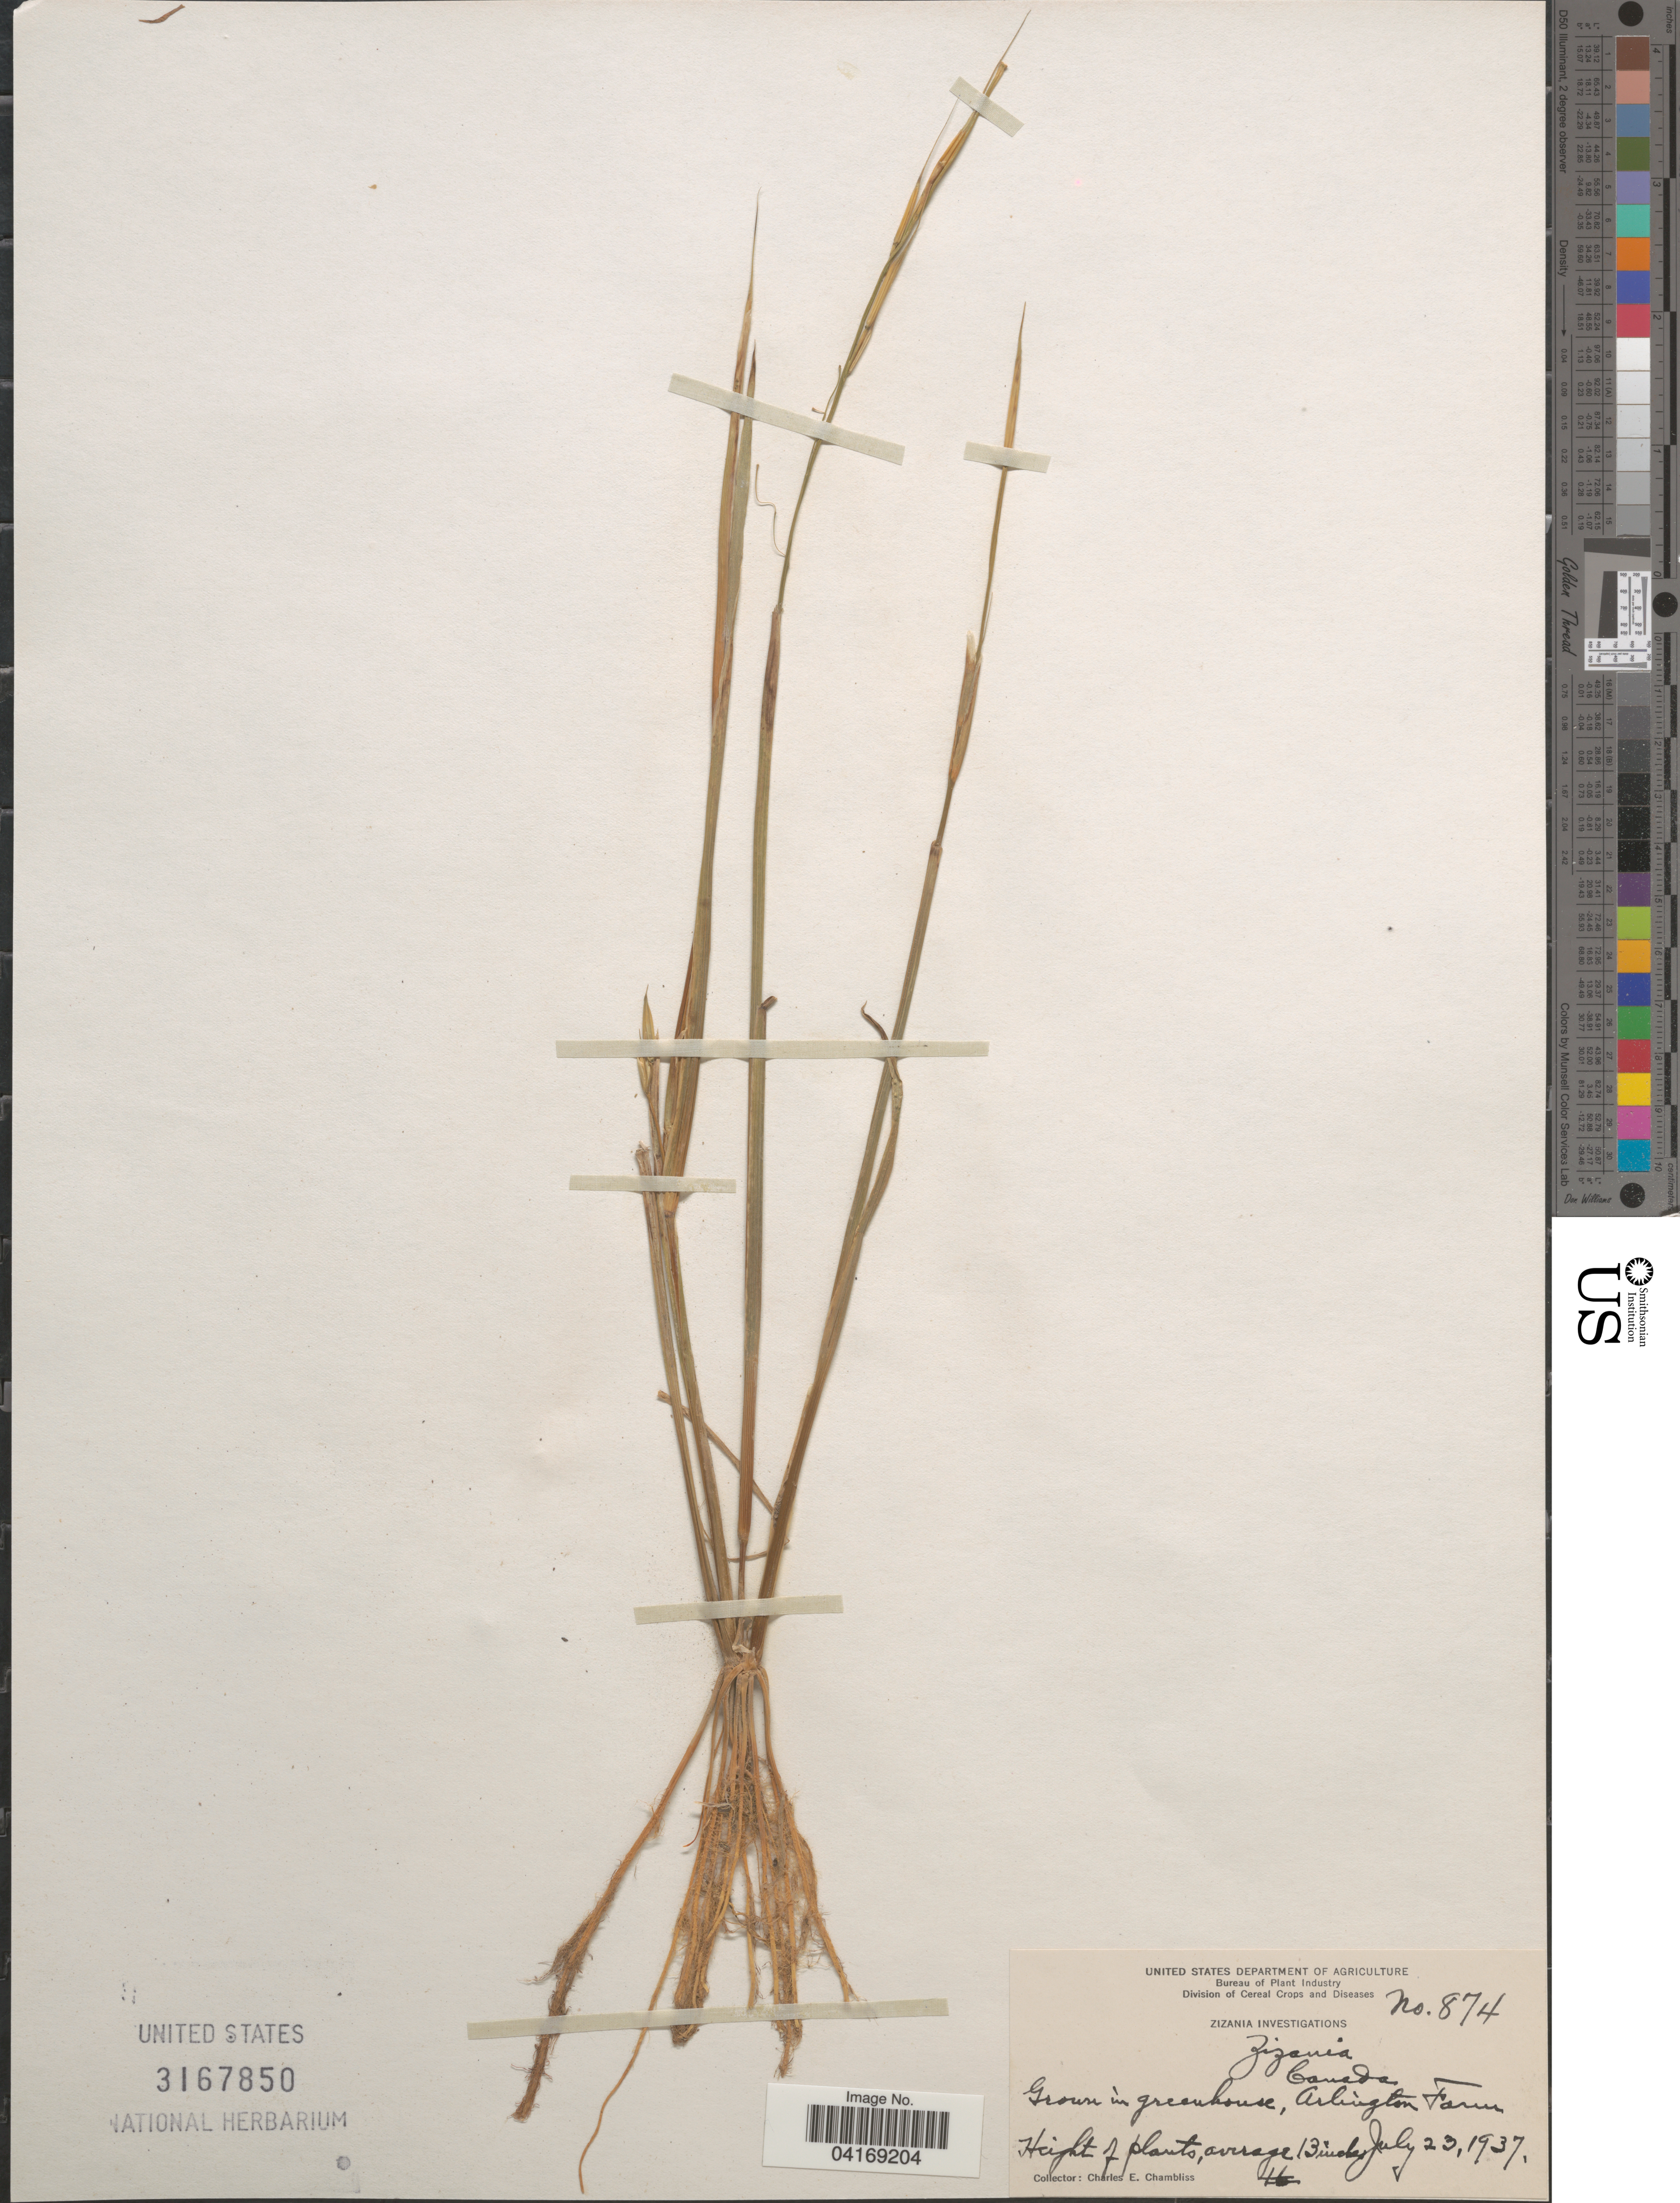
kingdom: Plantae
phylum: Tracheophyta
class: Liliopsida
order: Poales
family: Poaceae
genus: Zizania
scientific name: Zizania sp.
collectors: C. Chambliss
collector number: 874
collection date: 1937-07-23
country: United States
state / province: Virginia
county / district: Arlington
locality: In greenhouse, Arlington Farm.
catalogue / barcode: US 3167850